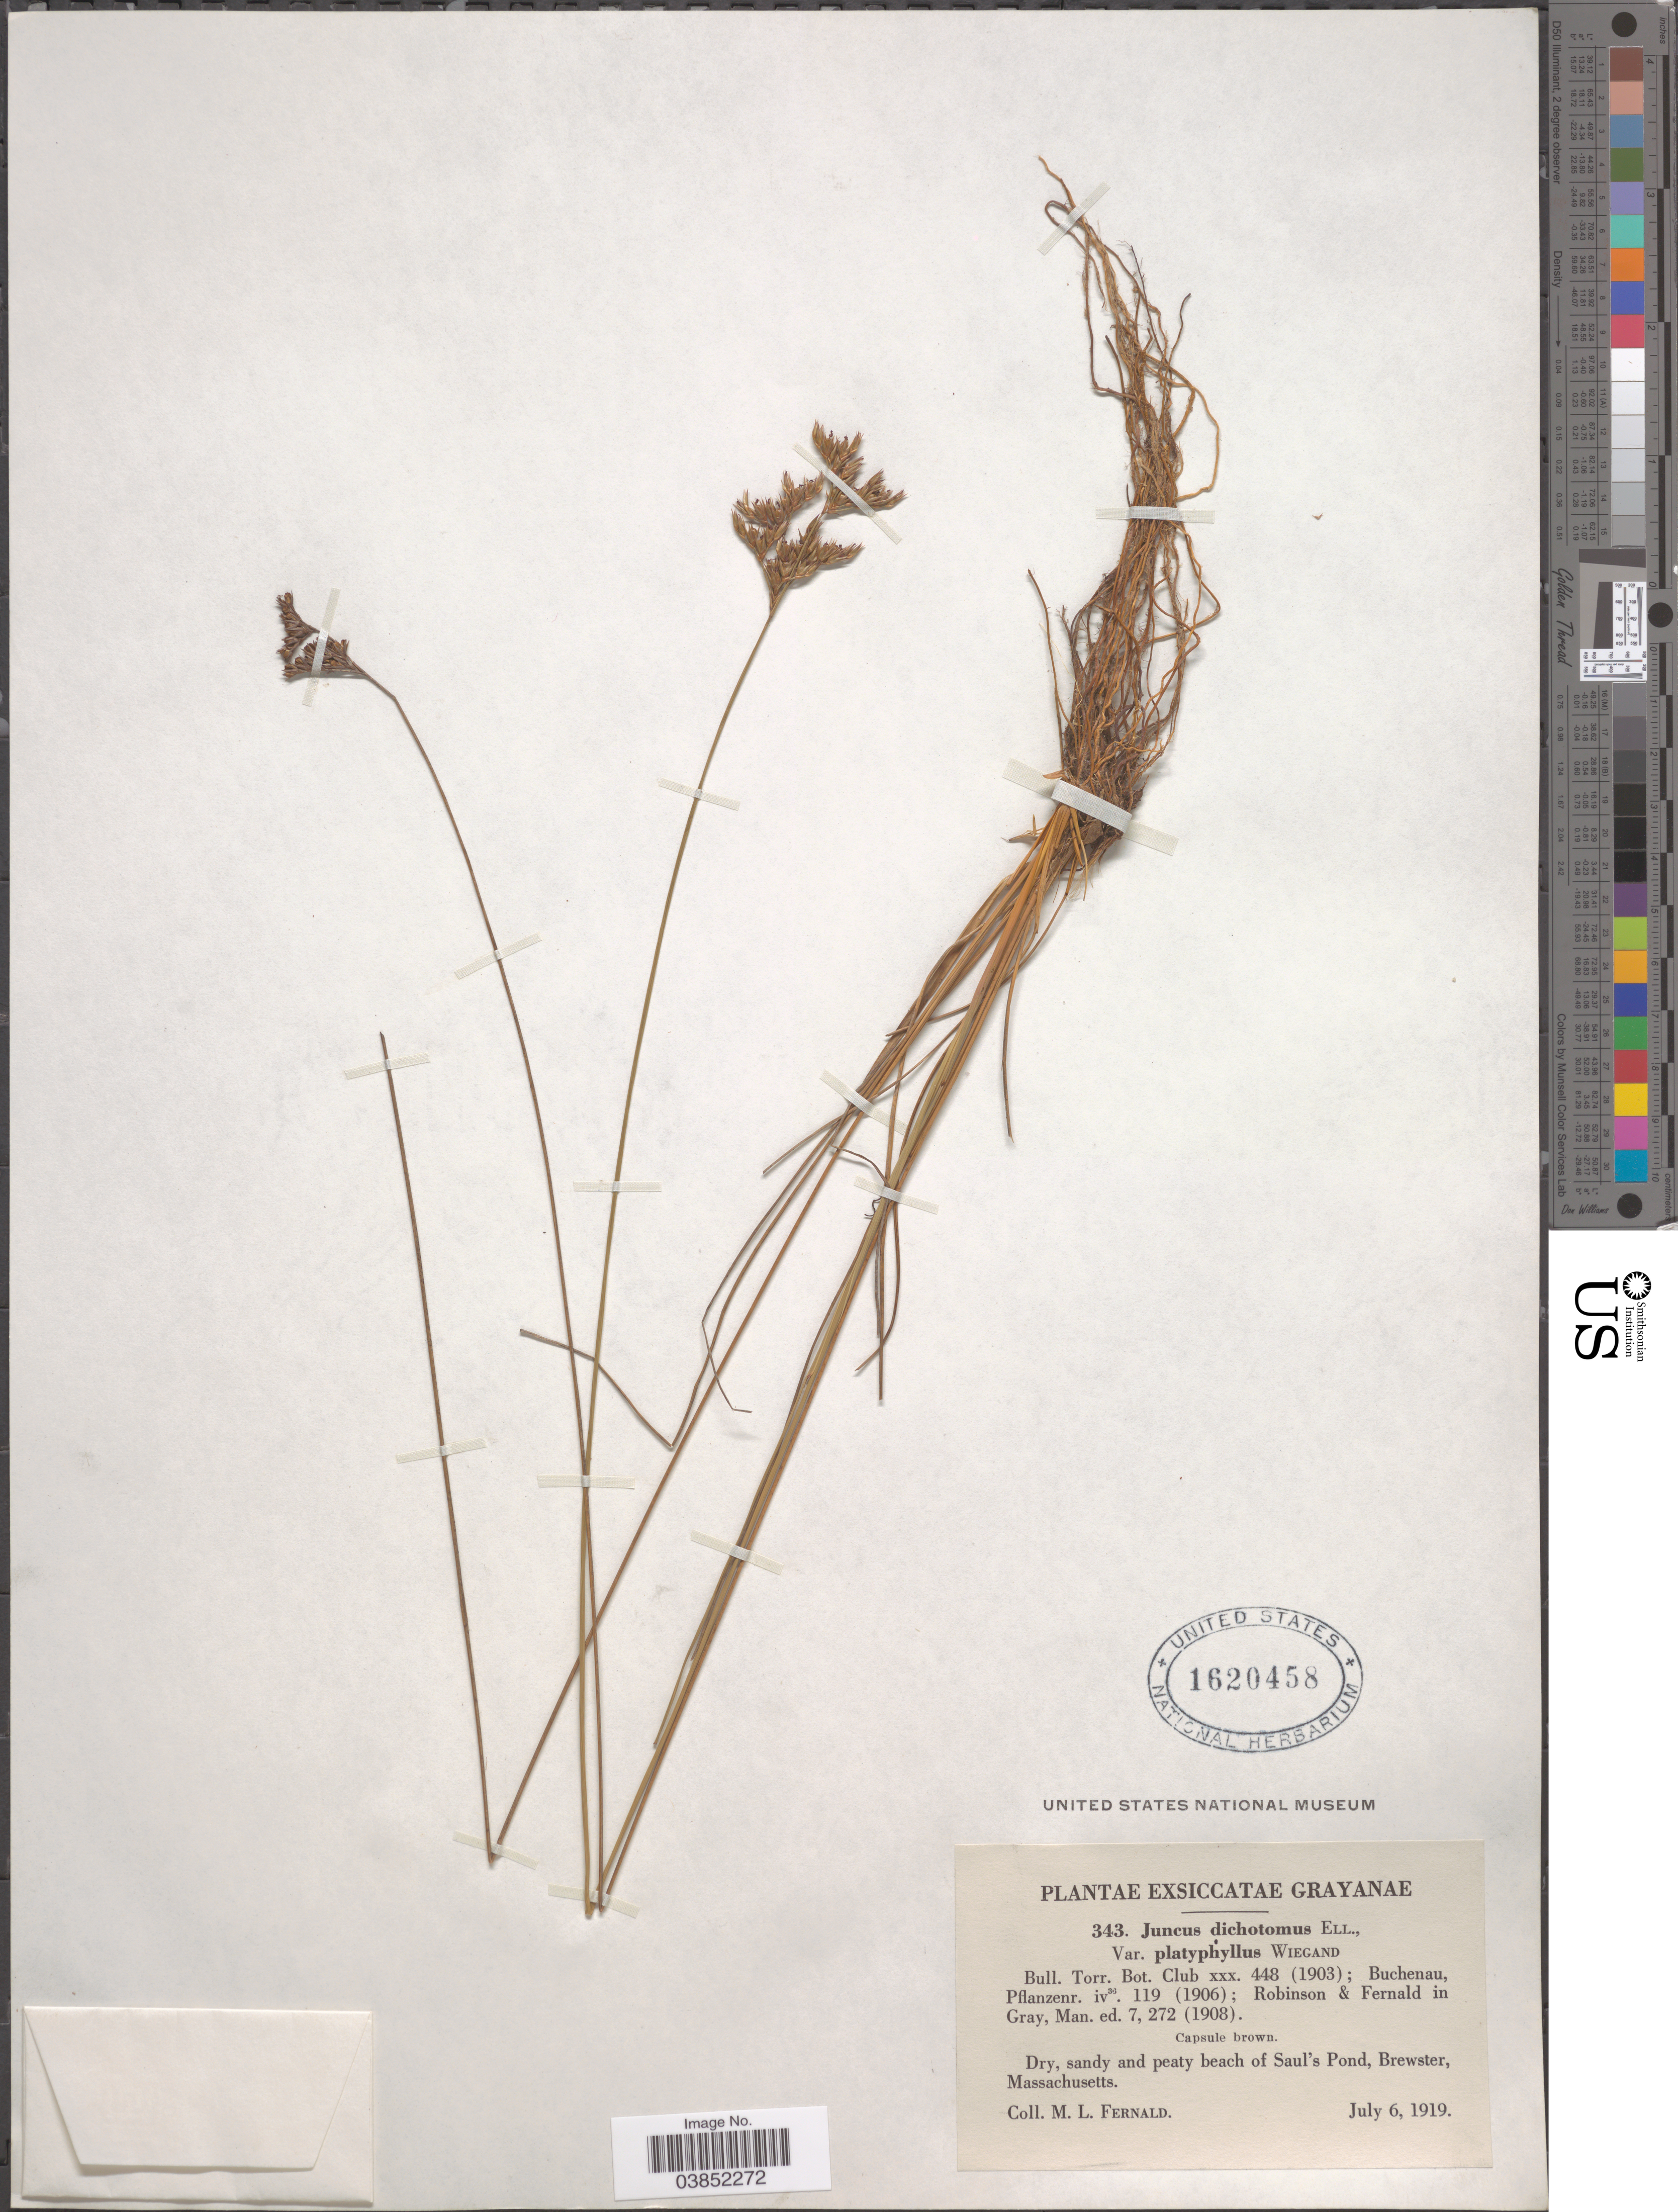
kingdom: Plantae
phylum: Tracheophyta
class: Liliopsida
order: Poales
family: Juncaceae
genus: Juncus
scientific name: Juncus dichotomus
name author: Elliott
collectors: M. L. Fernald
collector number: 343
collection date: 1919-07-06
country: United States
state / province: Massachusetts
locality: Grayanae. Dry, sandy and peaty beach of Saul's Pond, Brewster.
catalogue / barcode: US 1620458